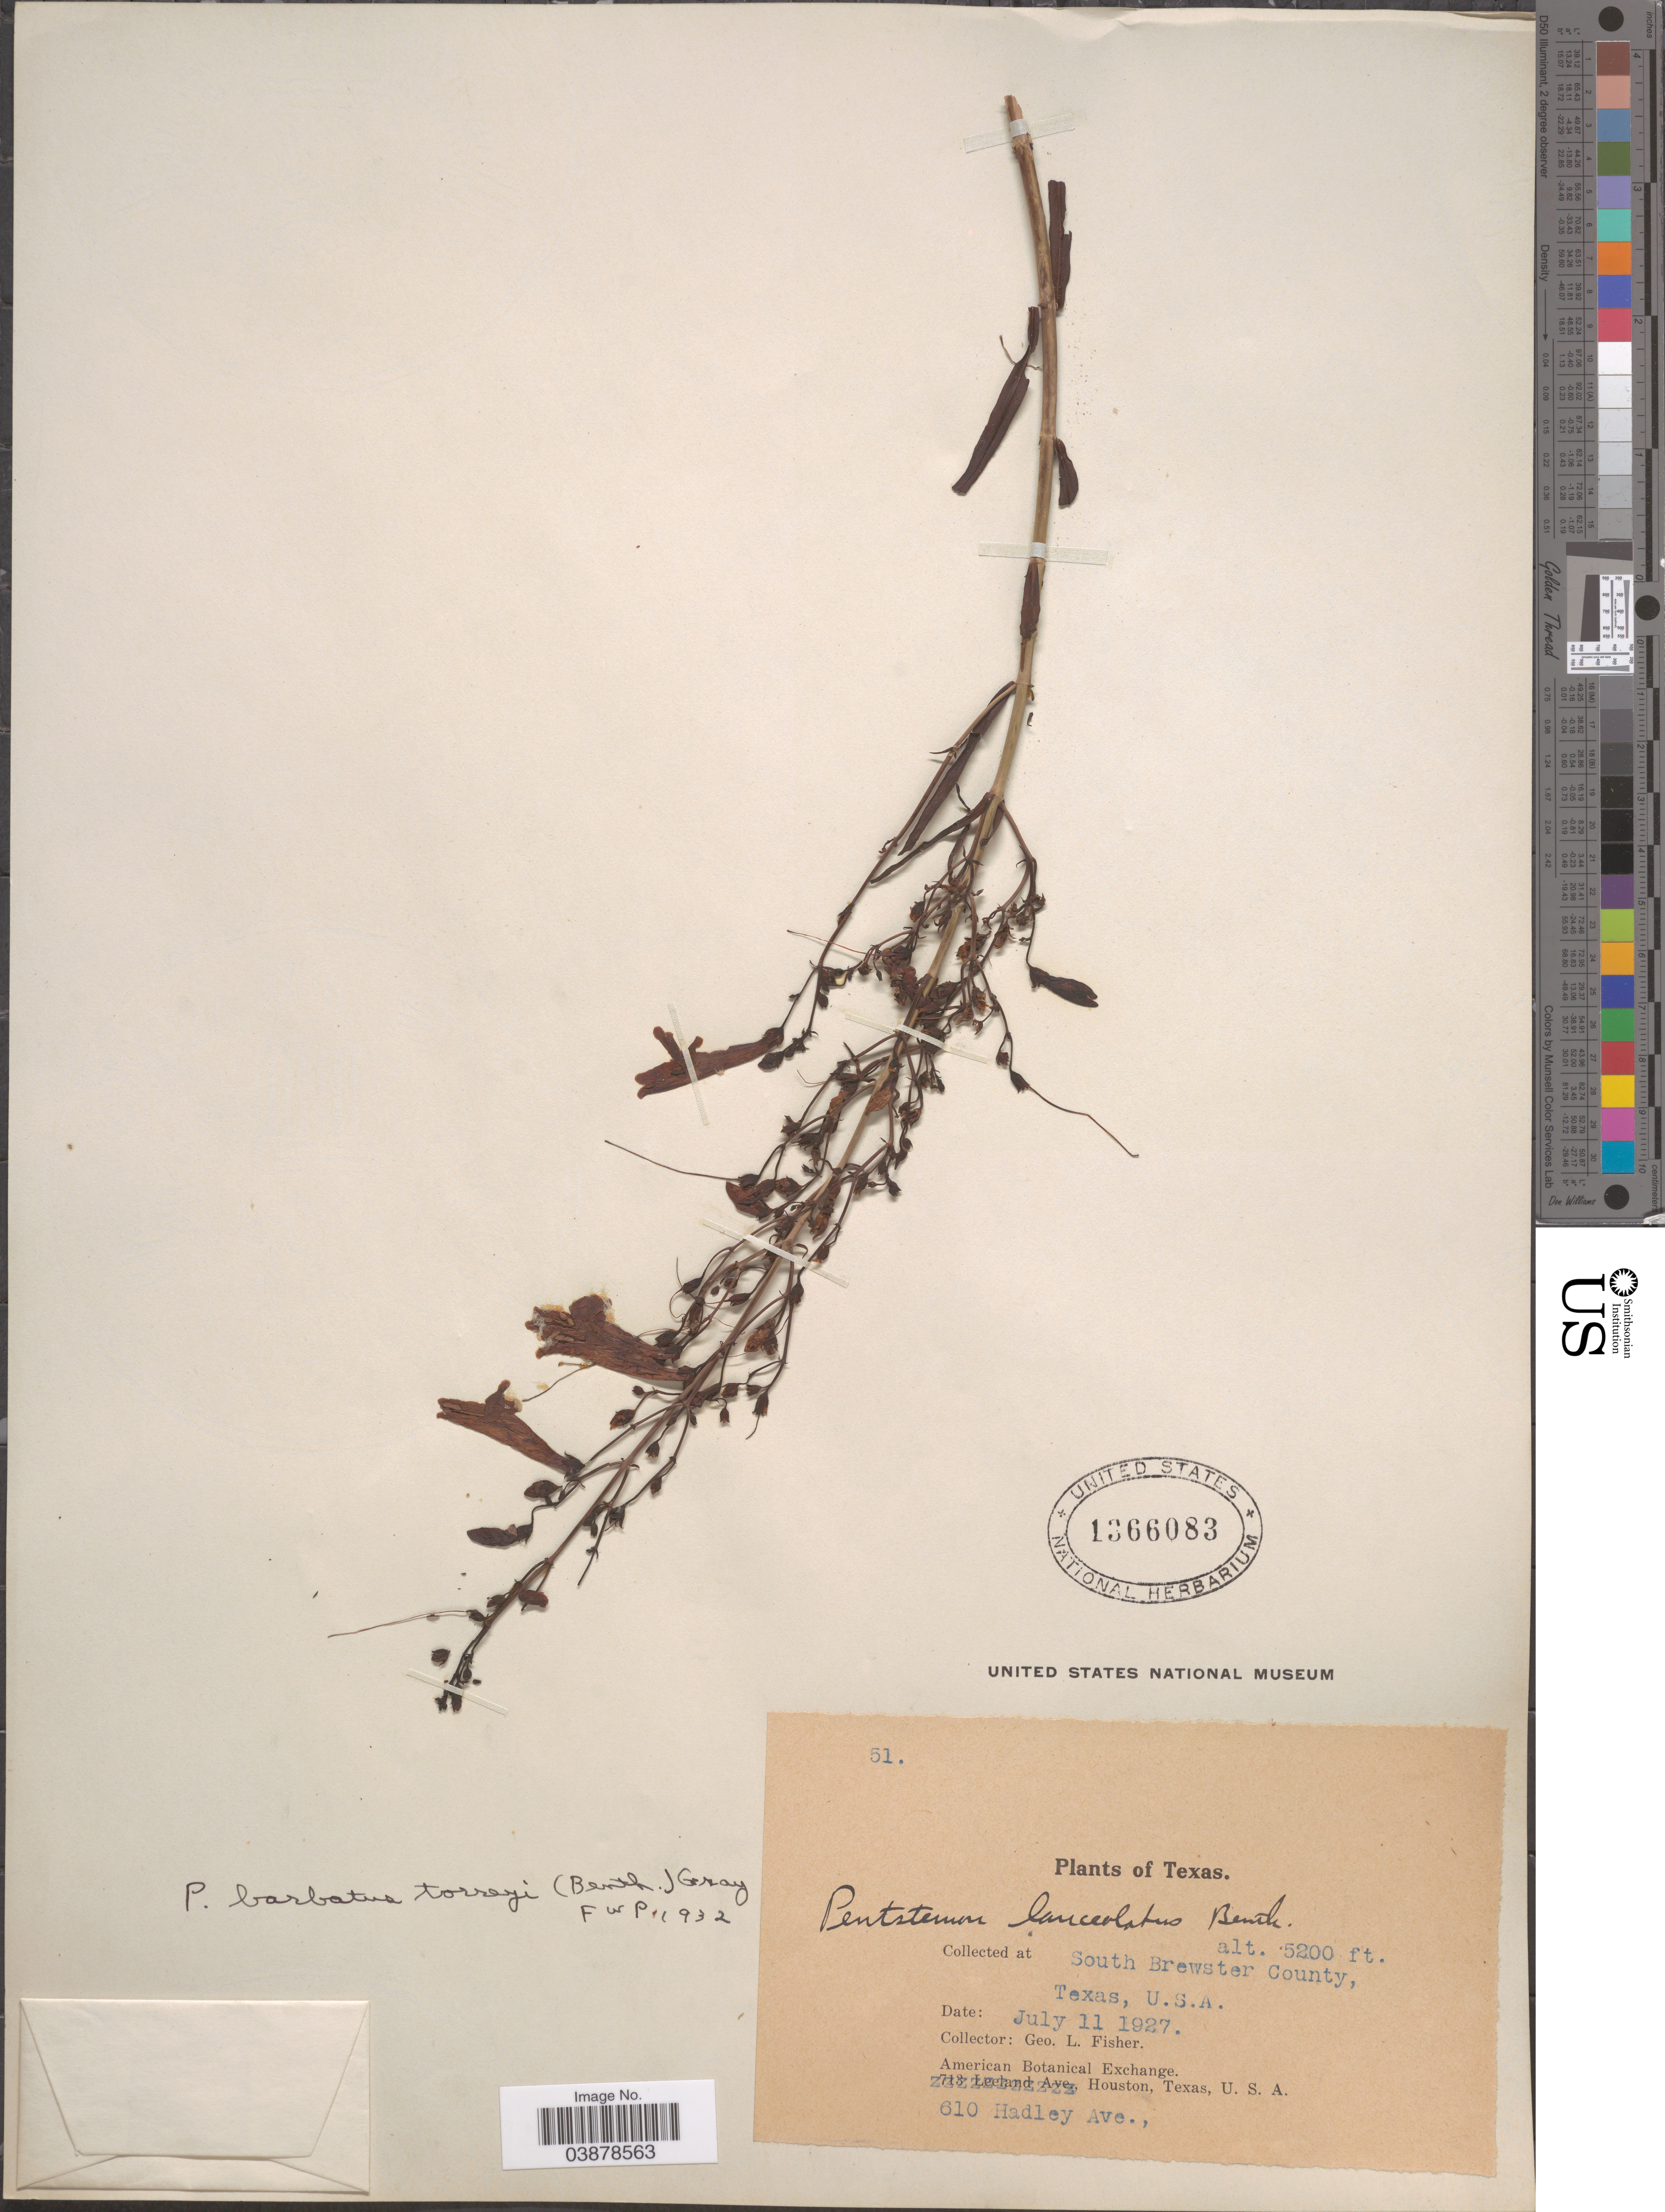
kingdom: Plantae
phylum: Tracheophyta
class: Magnoliopsida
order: Lamiales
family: Plantaginaceae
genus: Penstemon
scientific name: Penstemon torreyi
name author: Benth.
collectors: G. L. Fisher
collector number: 51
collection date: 1927-07-11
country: United States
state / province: Texas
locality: South Brewster County.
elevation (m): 1585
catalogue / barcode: US 1366083